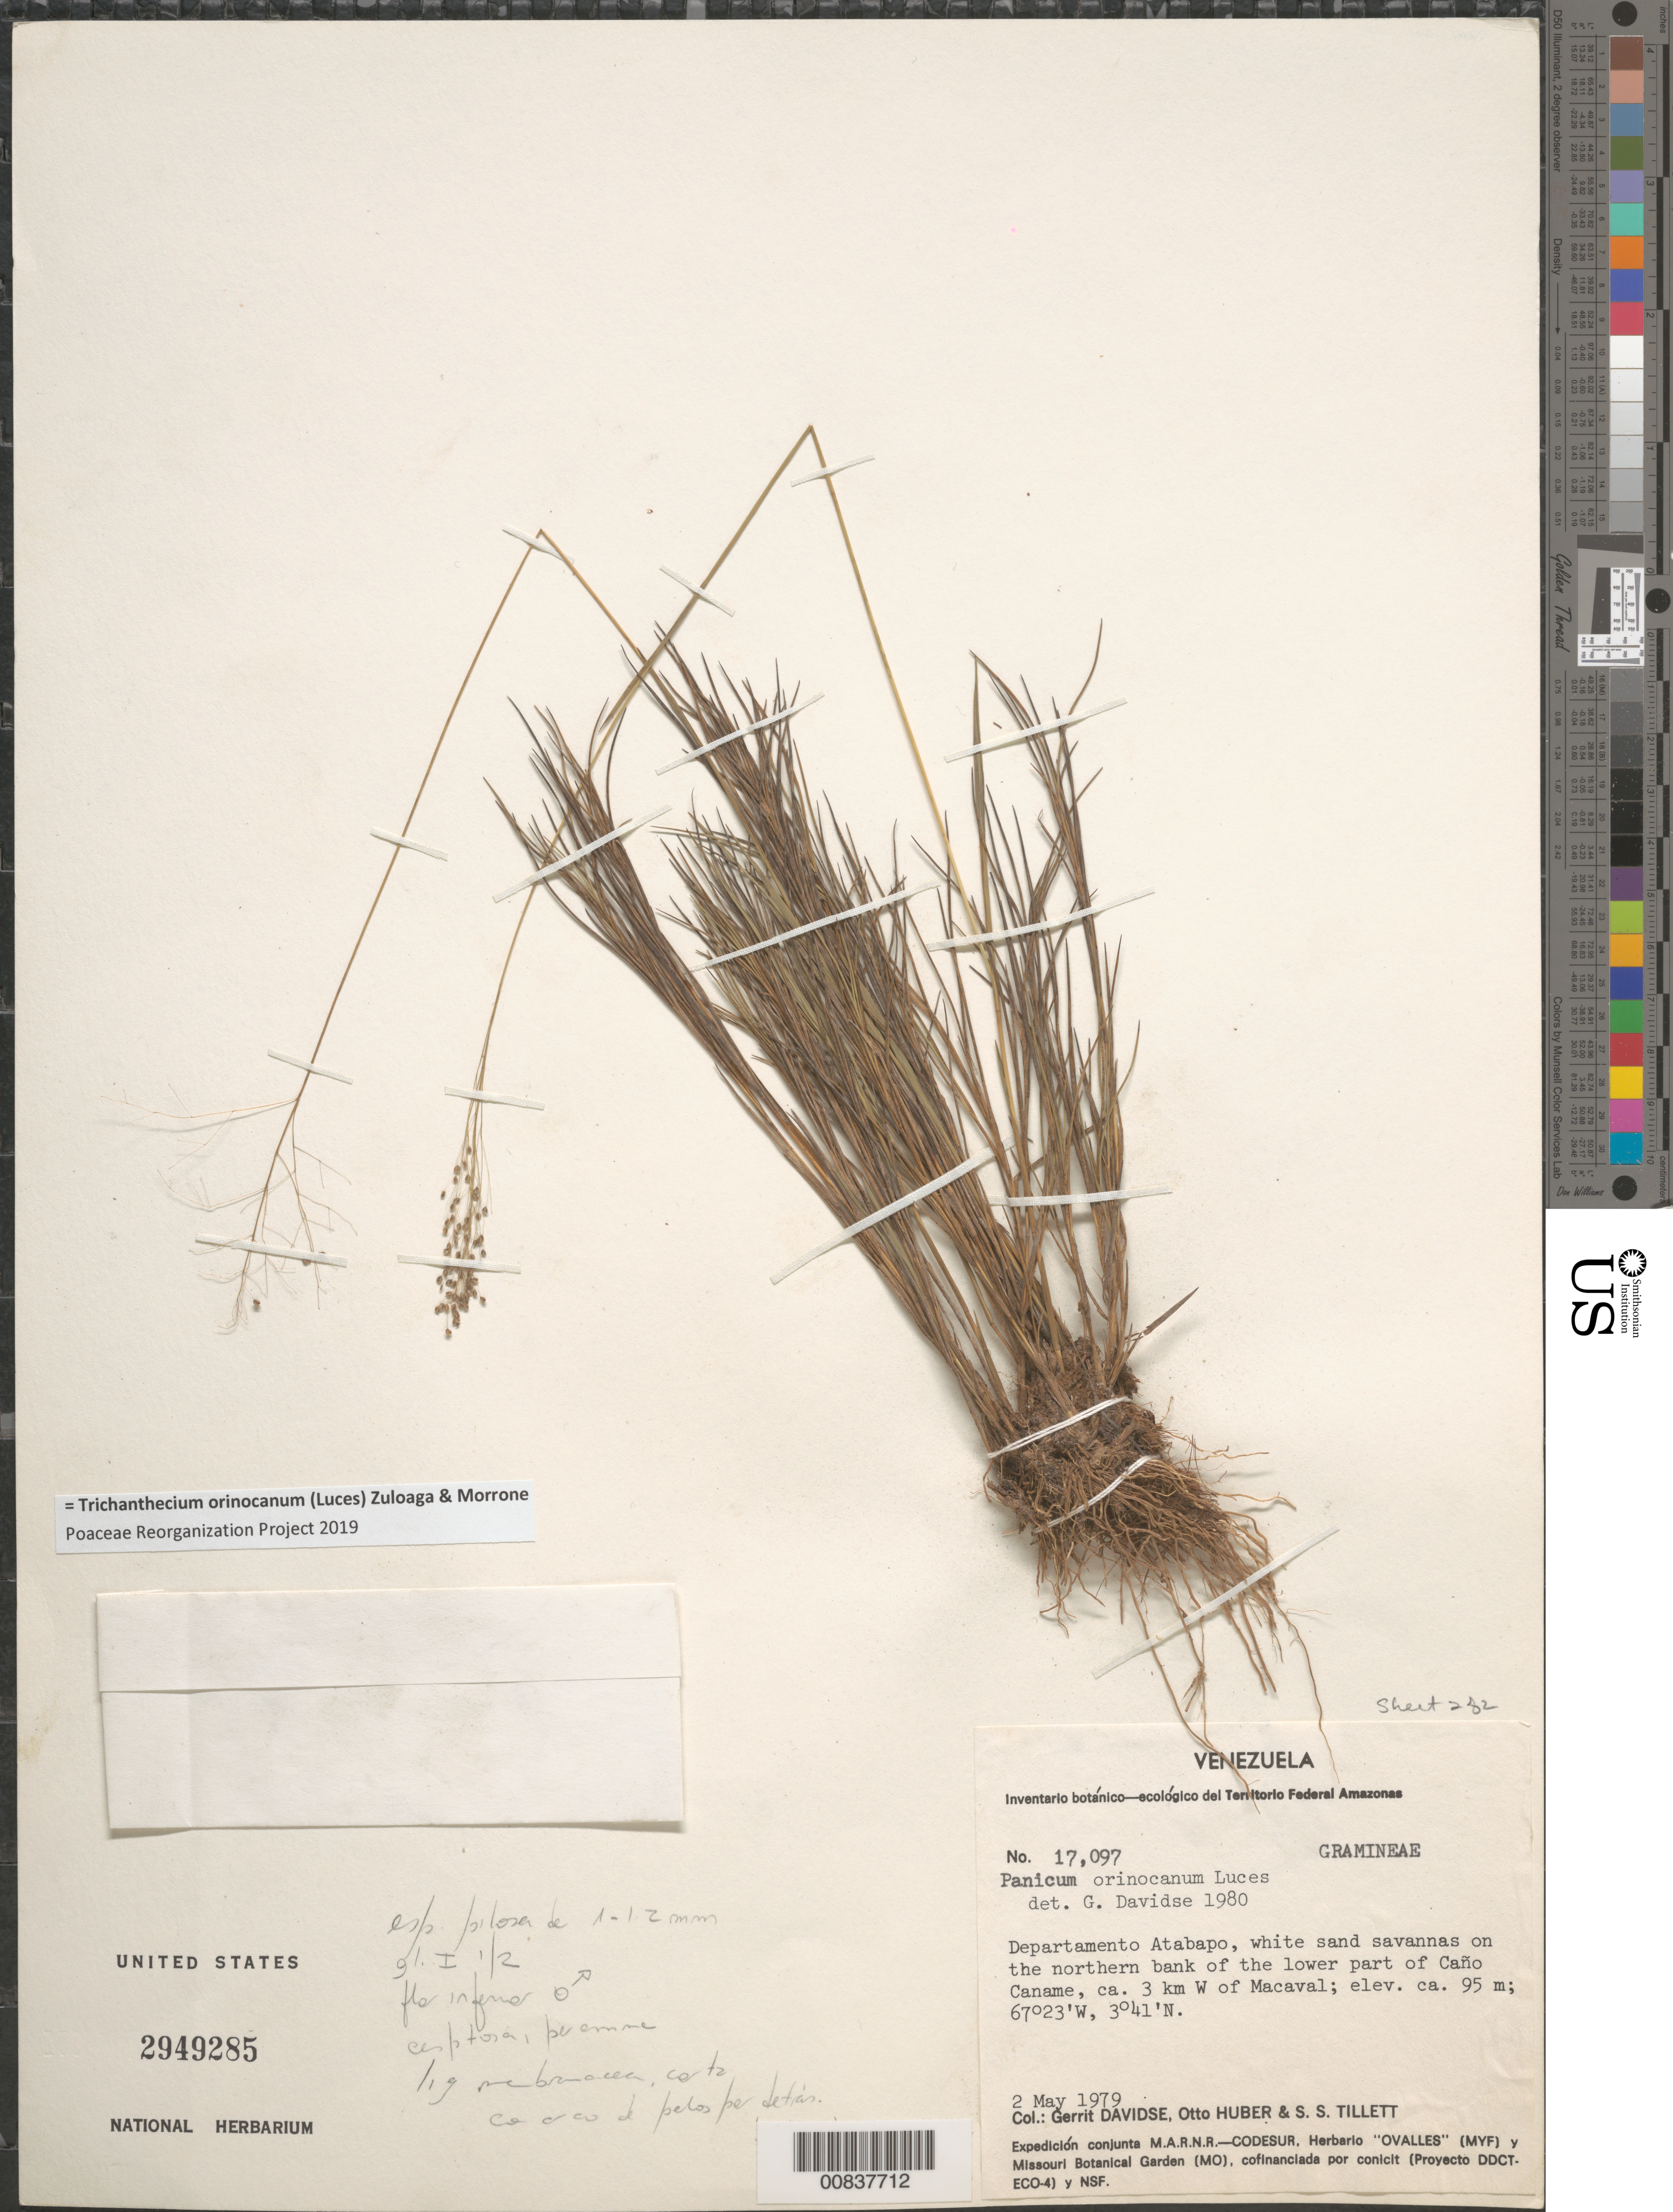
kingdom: Plantae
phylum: Tracheophyta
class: Liliopsida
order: Poales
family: Poaceae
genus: Trichanthecium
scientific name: Trichanthecium orinocanum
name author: (Luces) Zuloaga & Morrone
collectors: G. Davidse, O. Huber & S. S. Tillett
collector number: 17097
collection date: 1979-05-02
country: Venezuela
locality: Departamento Atabapo, white sand savannas on the northern bank of the lower part of Cano Caname, ca. 3 km W of Macaval.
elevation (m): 95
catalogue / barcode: US 2949285